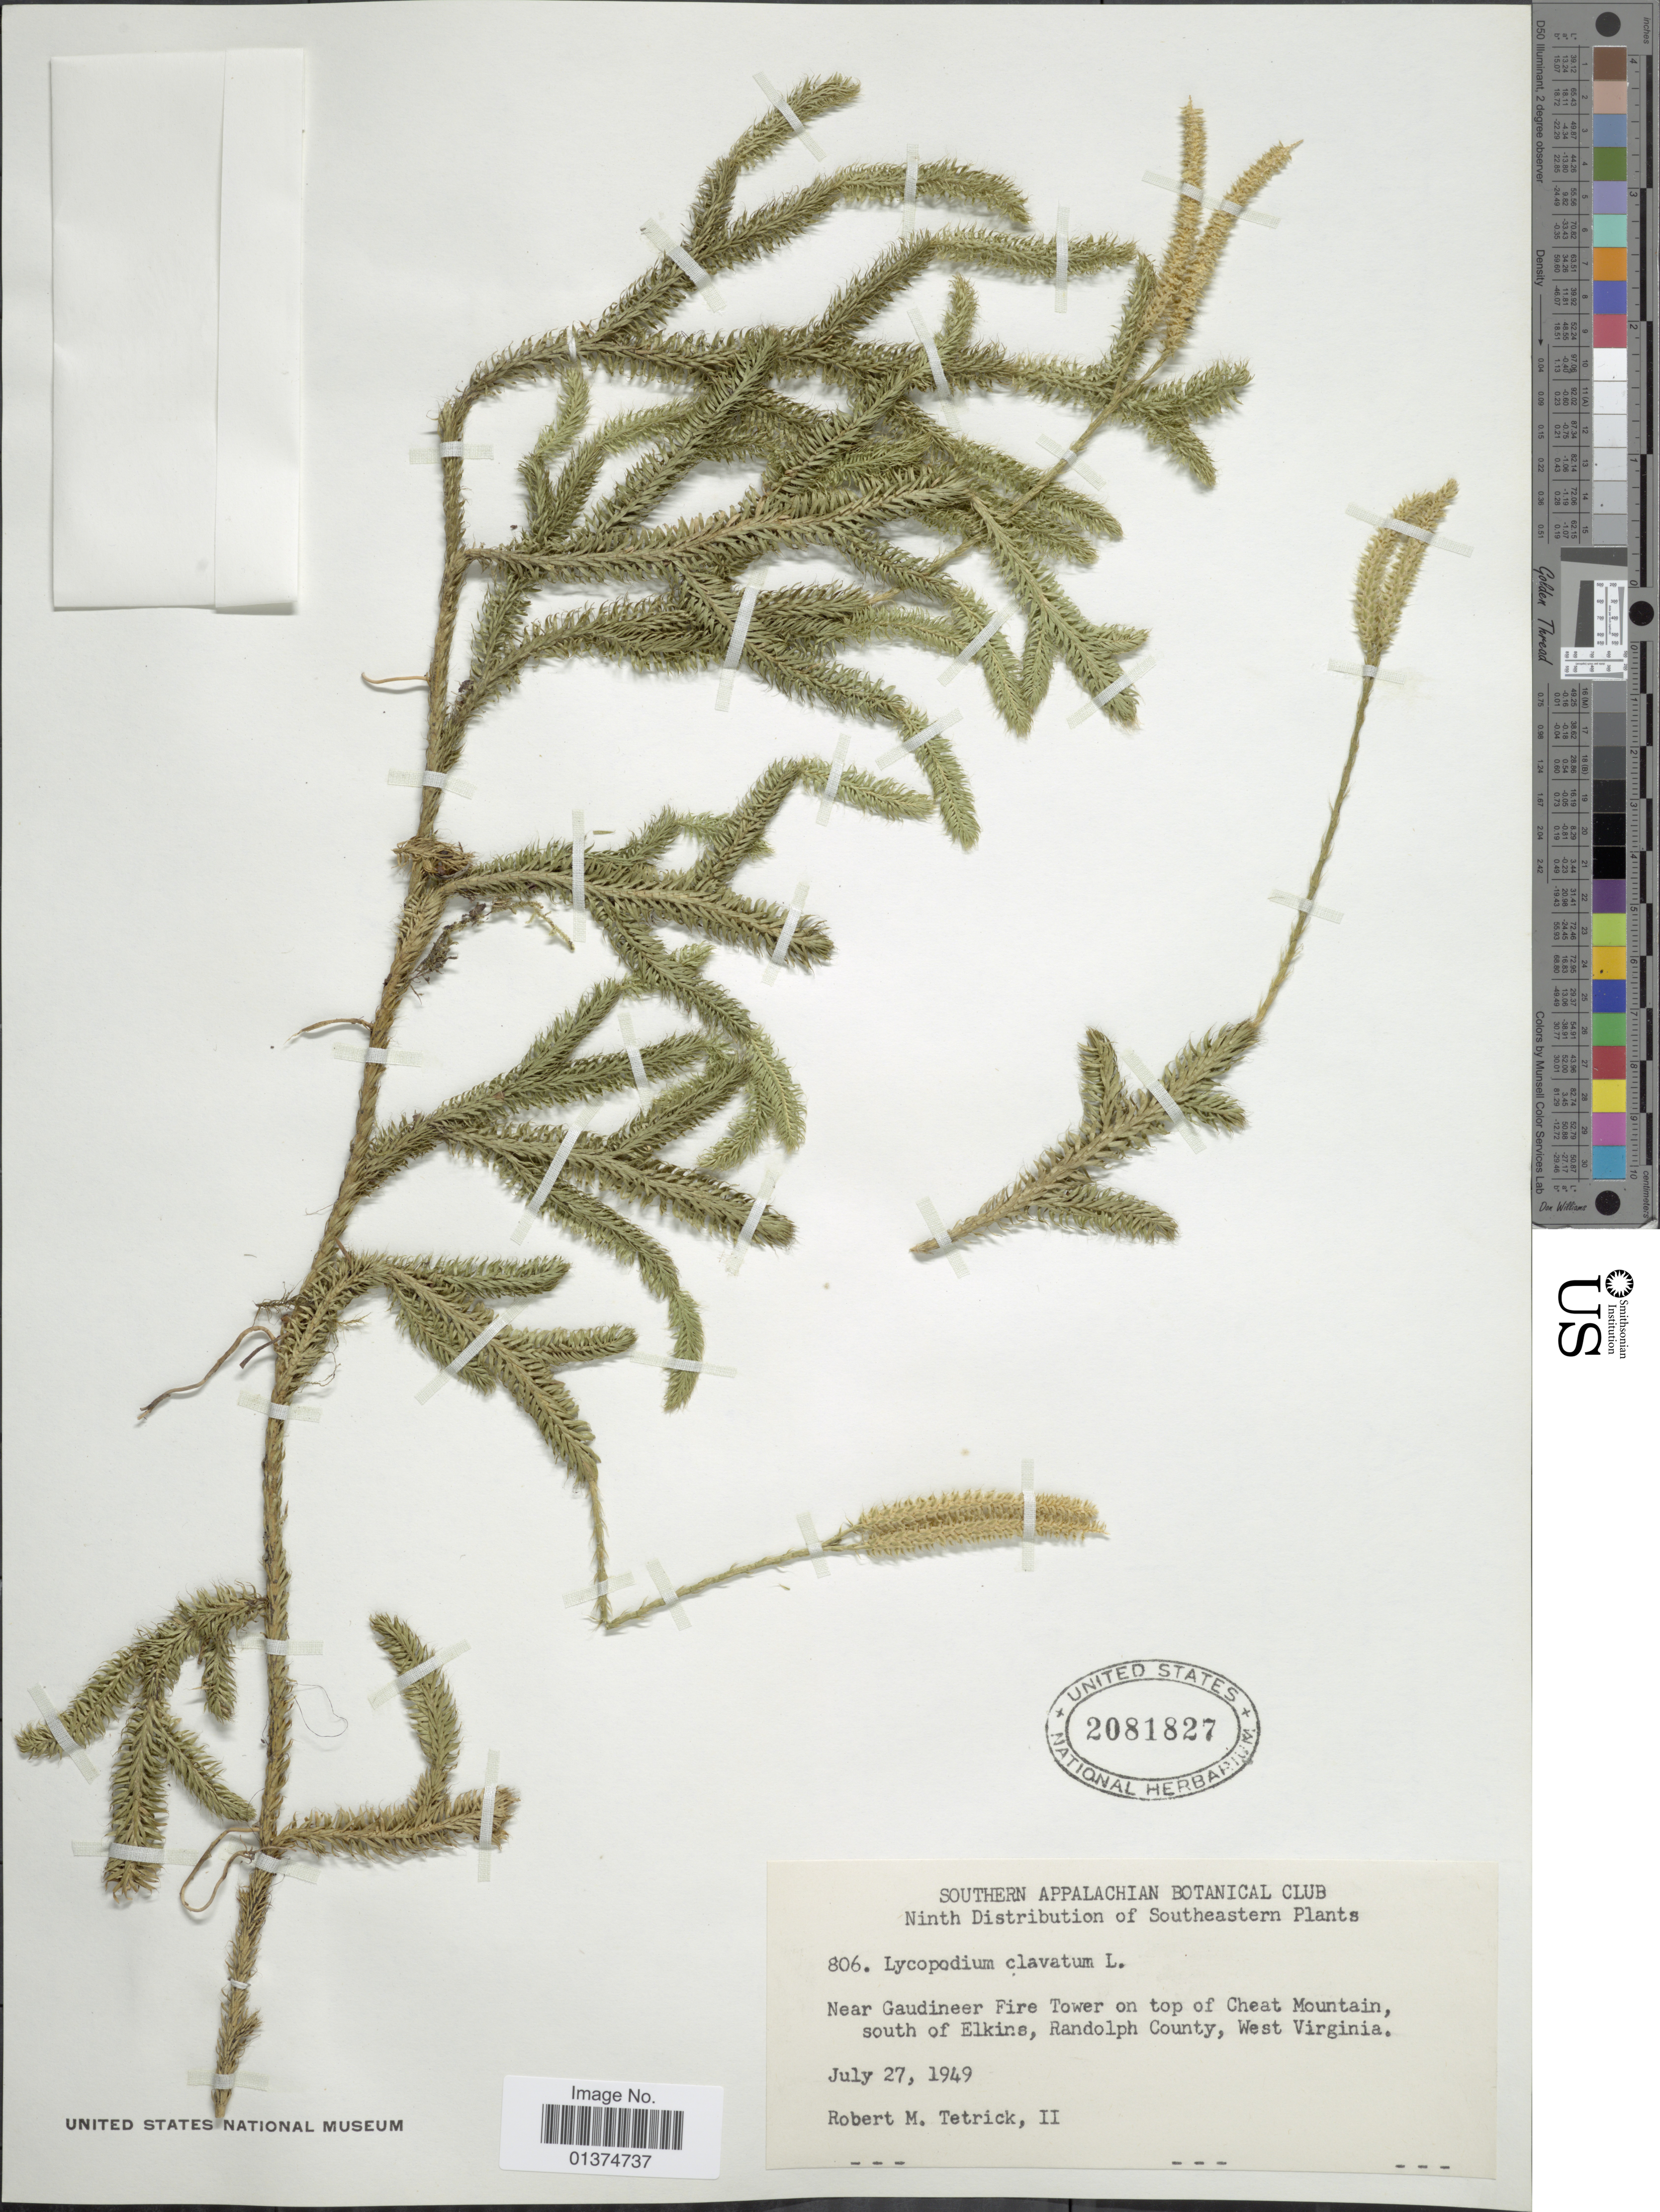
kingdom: Plantae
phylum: Tracheophyta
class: Lycopodiopsida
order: Lycopodiales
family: Lycopodiaceae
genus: Lycopodium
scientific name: Lycopodium clavatum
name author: L.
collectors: R. Tetrick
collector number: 806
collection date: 1949-07-27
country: United States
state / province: West Virginia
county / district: Randolph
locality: Near Gaudineer Fire Tower on top of Cheat Mountain, south of Elkins, Randolph County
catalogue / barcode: US 2081827